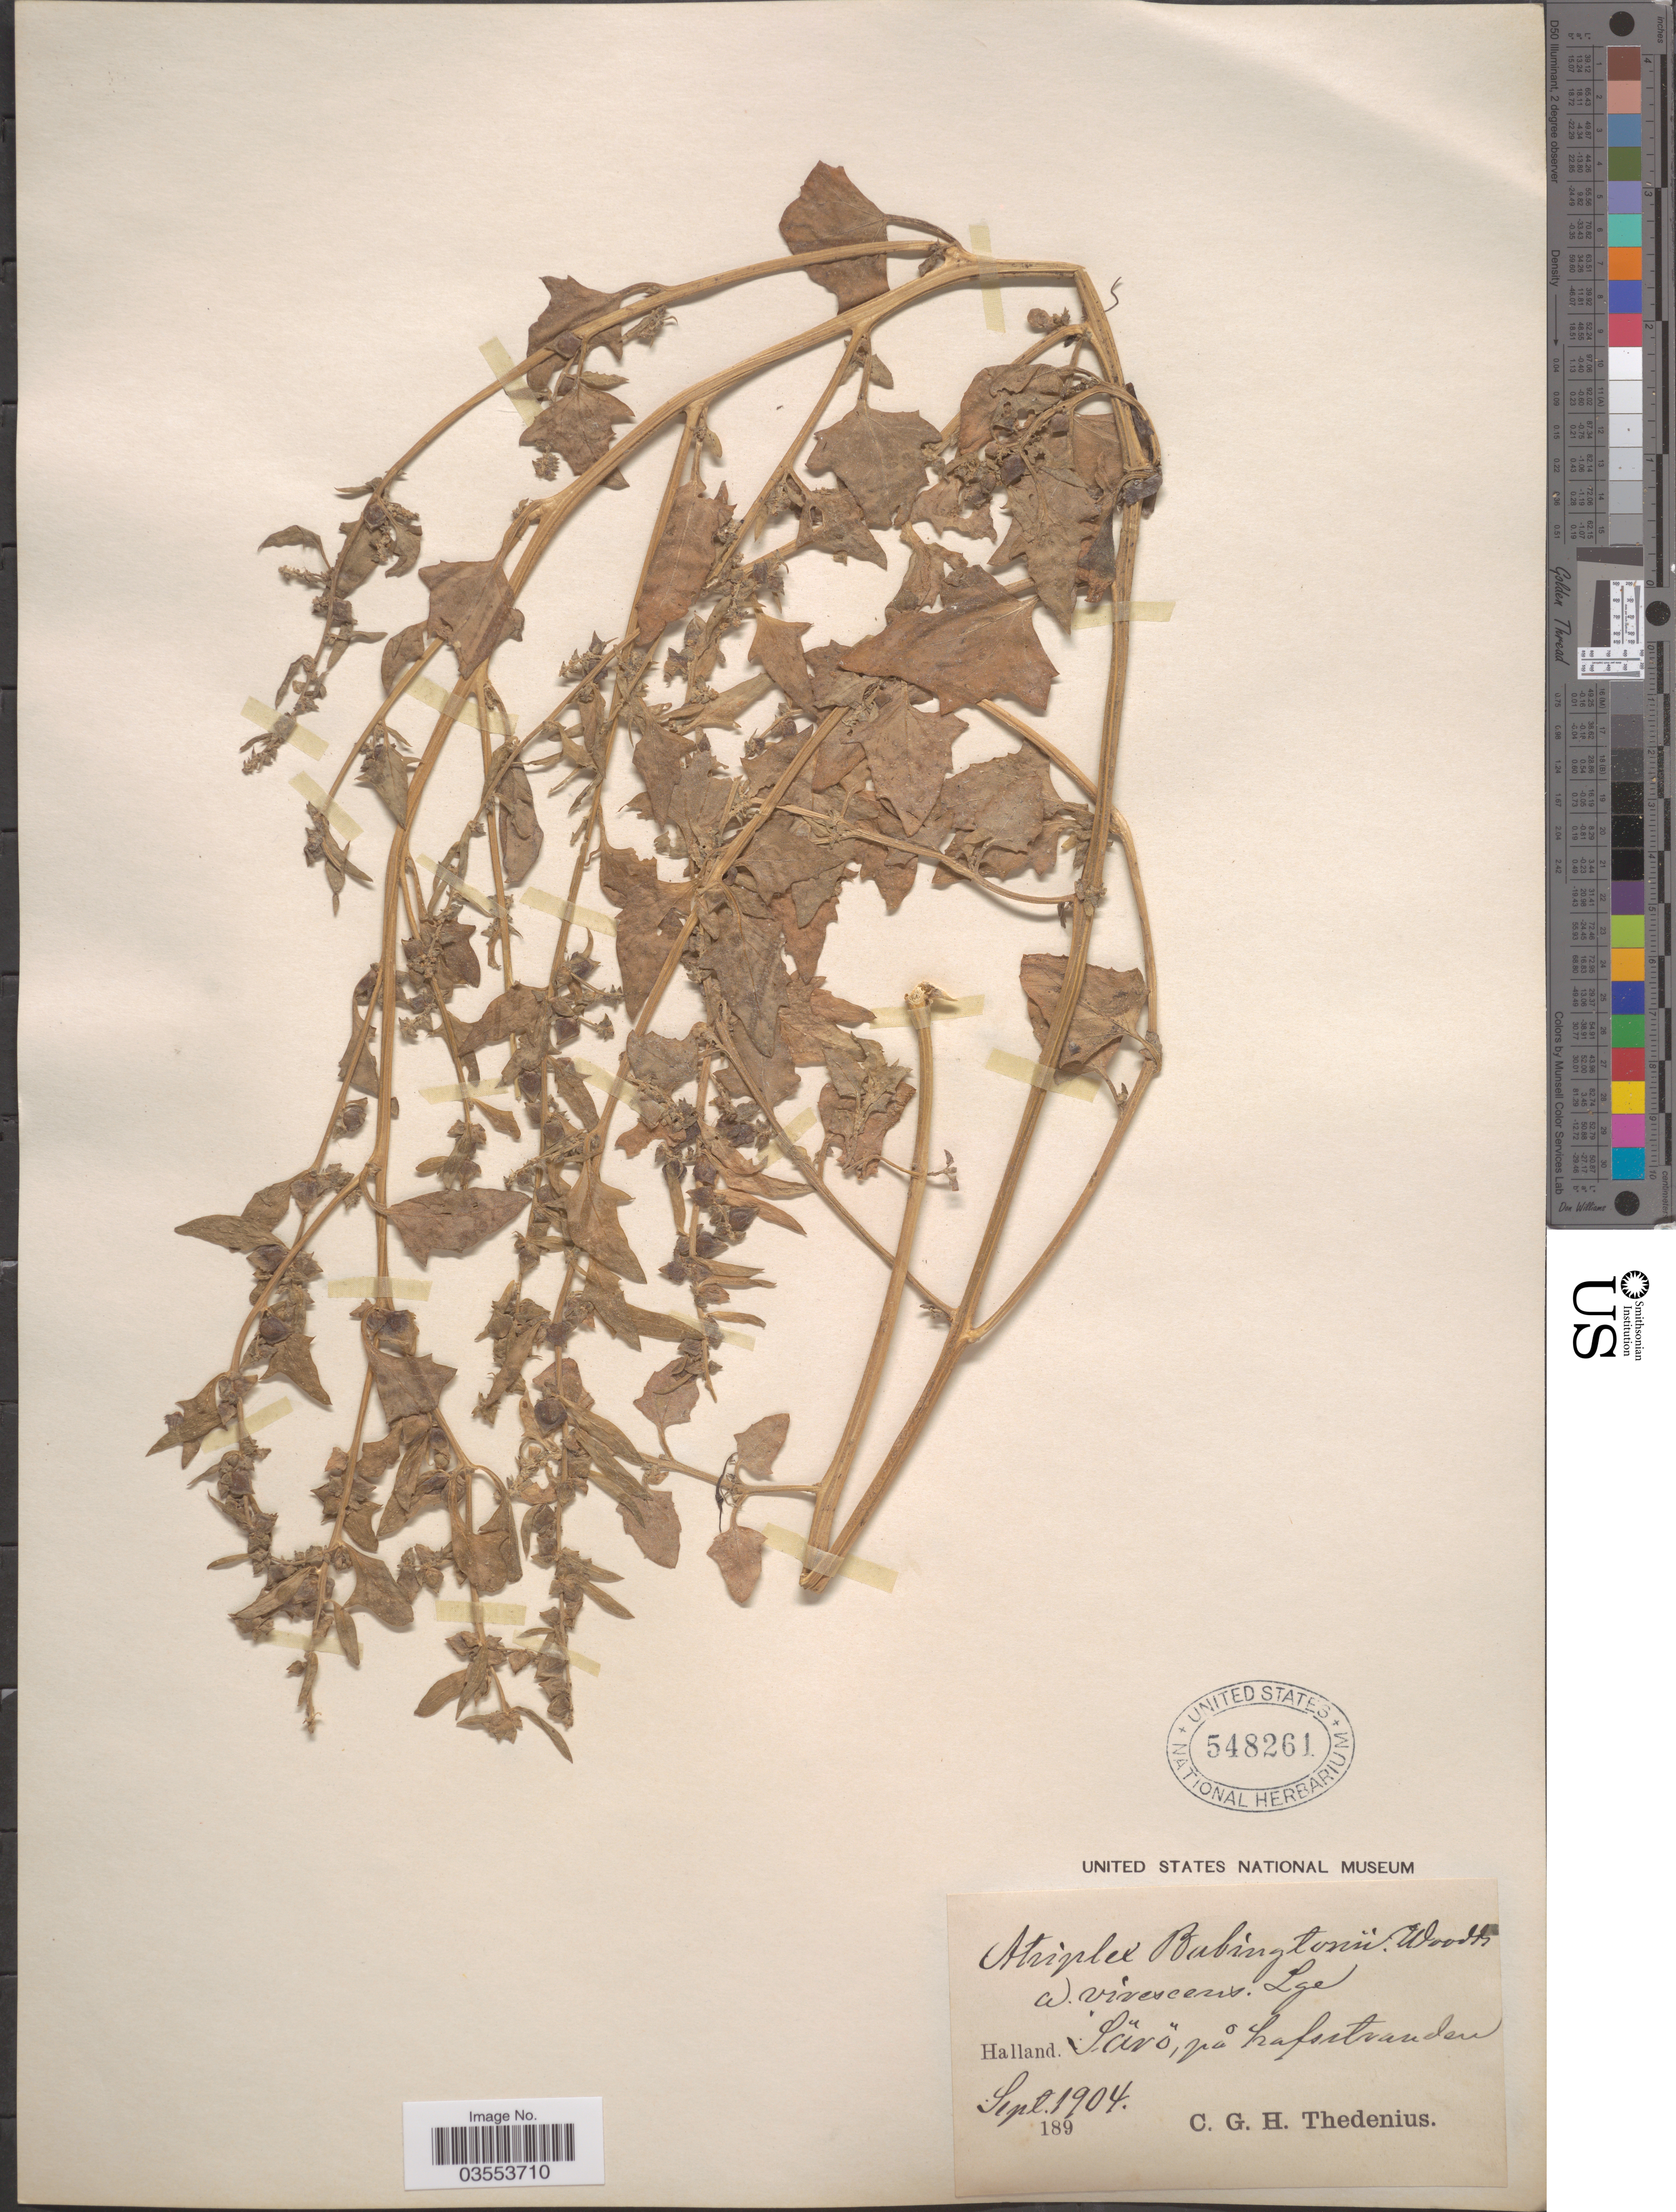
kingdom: Plantae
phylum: Tracheophyta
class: Magnoliopsida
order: Caryophyllales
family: Amaranthaceae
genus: Atriplex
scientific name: Atriplex babingtonii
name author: J. Woods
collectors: C. Thedenius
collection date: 1904-09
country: Sweden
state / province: Halland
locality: Särö, på hafsstranden.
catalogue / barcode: US 548261